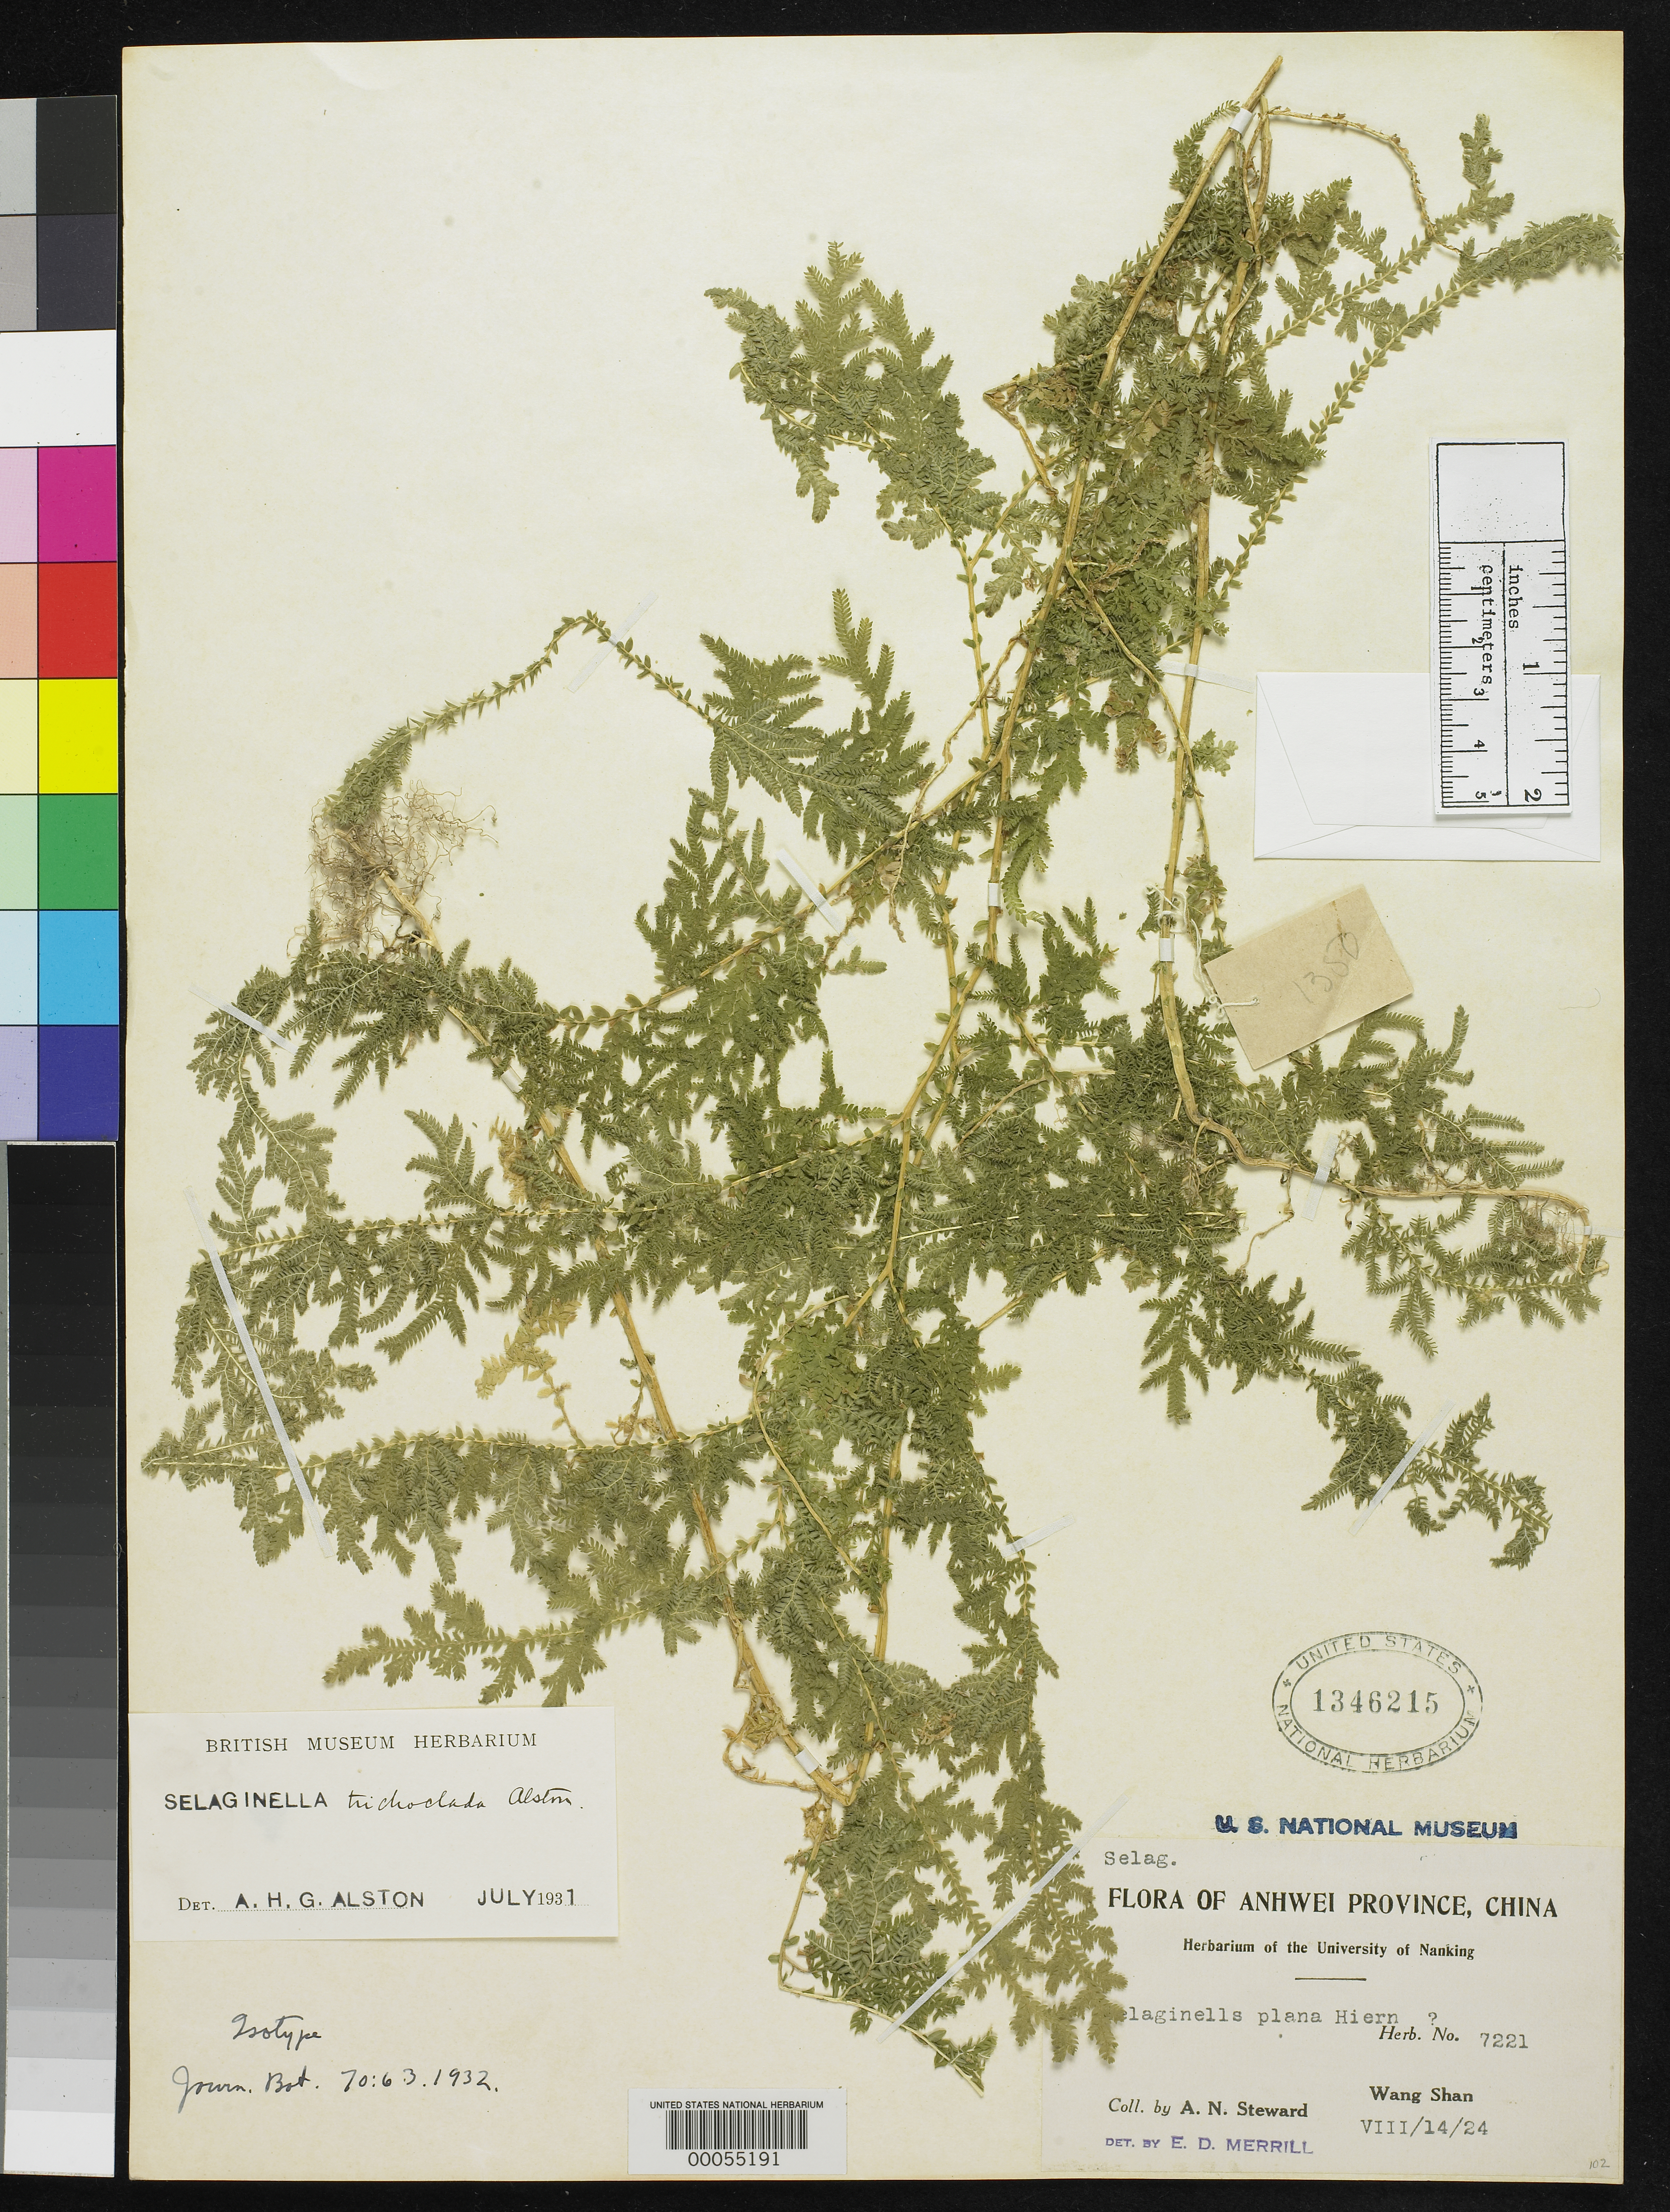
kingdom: Plantae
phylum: Tracheophyta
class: Lycopodiopsida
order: Selaginellales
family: Selaginellaceae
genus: Selaginella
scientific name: Selaginella trichoclada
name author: Alston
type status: Type Collection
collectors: A. N. Steward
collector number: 7221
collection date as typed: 14 Aug 1924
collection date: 1924-08-14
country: China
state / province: Anhui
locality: Wang Shan.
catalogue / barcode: US 1346215